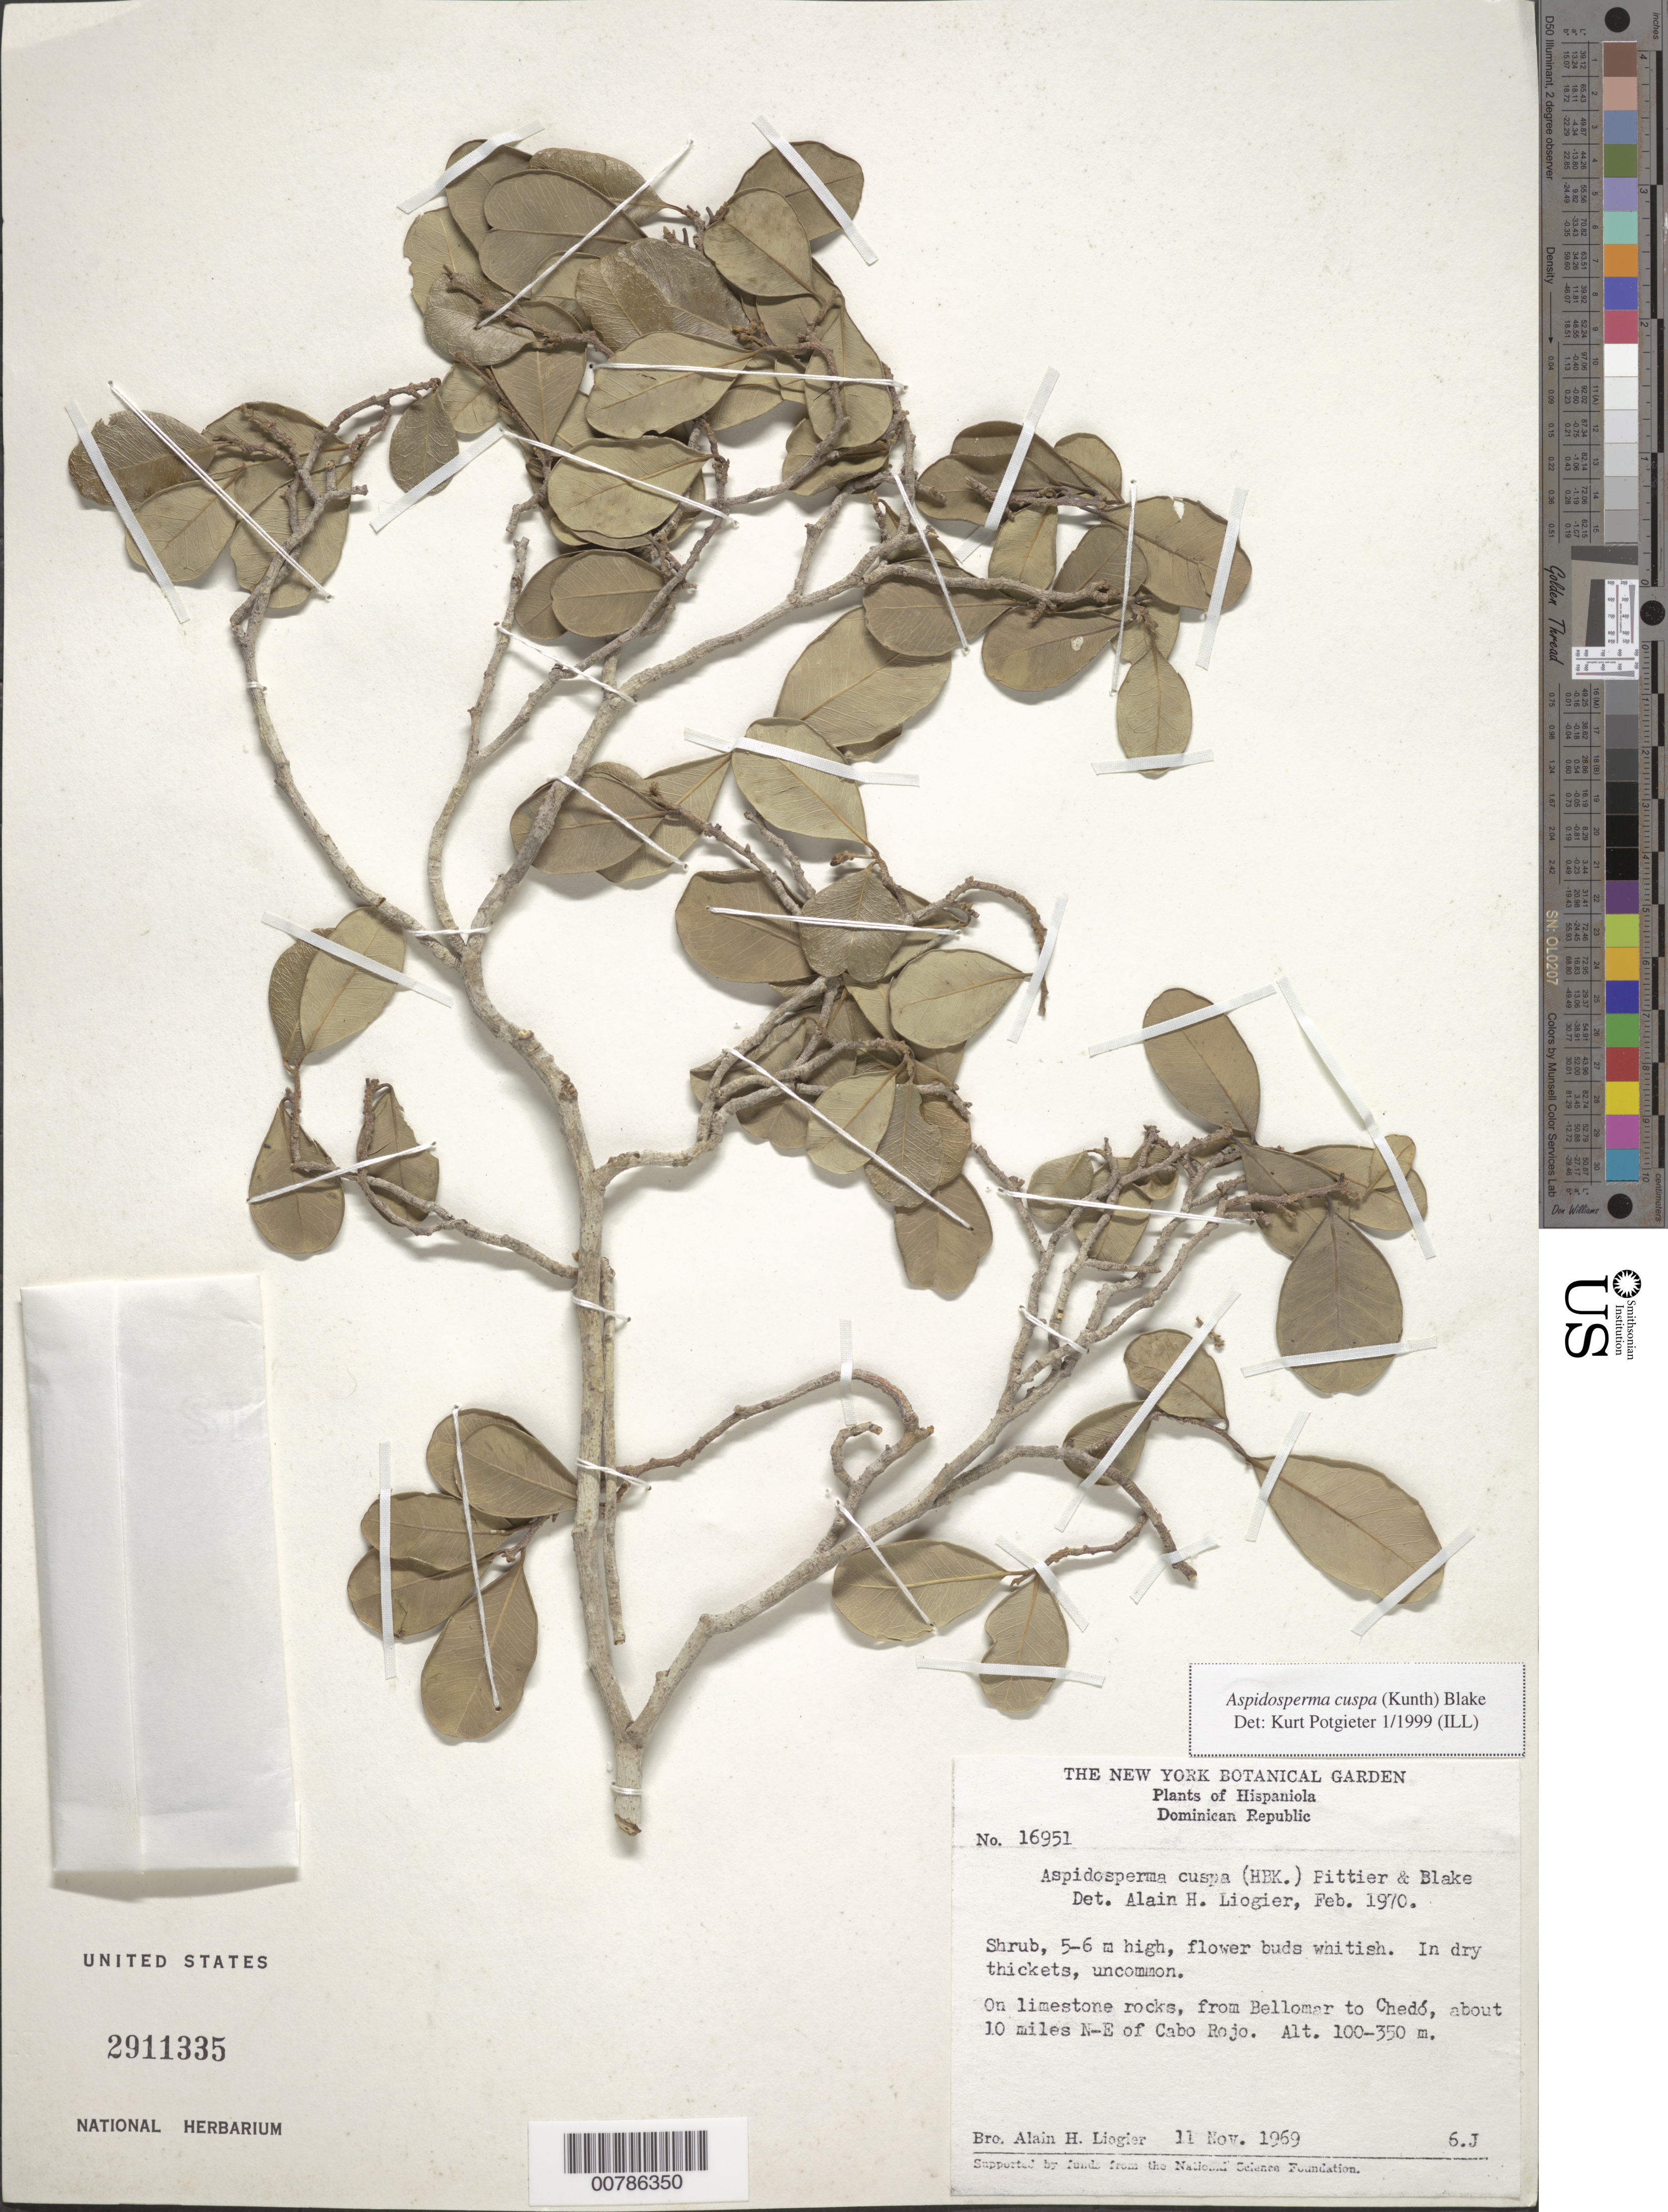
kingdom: Plantae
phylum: Tracheophyta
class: Magnoliopsida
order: Gentianales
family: Apocynaceae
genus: Aspidosperma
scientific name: Aspidosperma cuspa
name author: (Kunth) S.F. Blake ex Pittier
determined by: Potgieter, K.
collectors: A. H. Liogier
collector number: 16951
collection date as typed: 11 Nov 1969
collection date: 1969-11-11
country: Dominican Republic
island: Hispaniola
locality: Bellomar to Chedó, about 10 miles NE of Cabo Rojo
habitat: On limestone rocks, in dry thickets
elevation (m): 100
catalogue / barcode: US 2911335